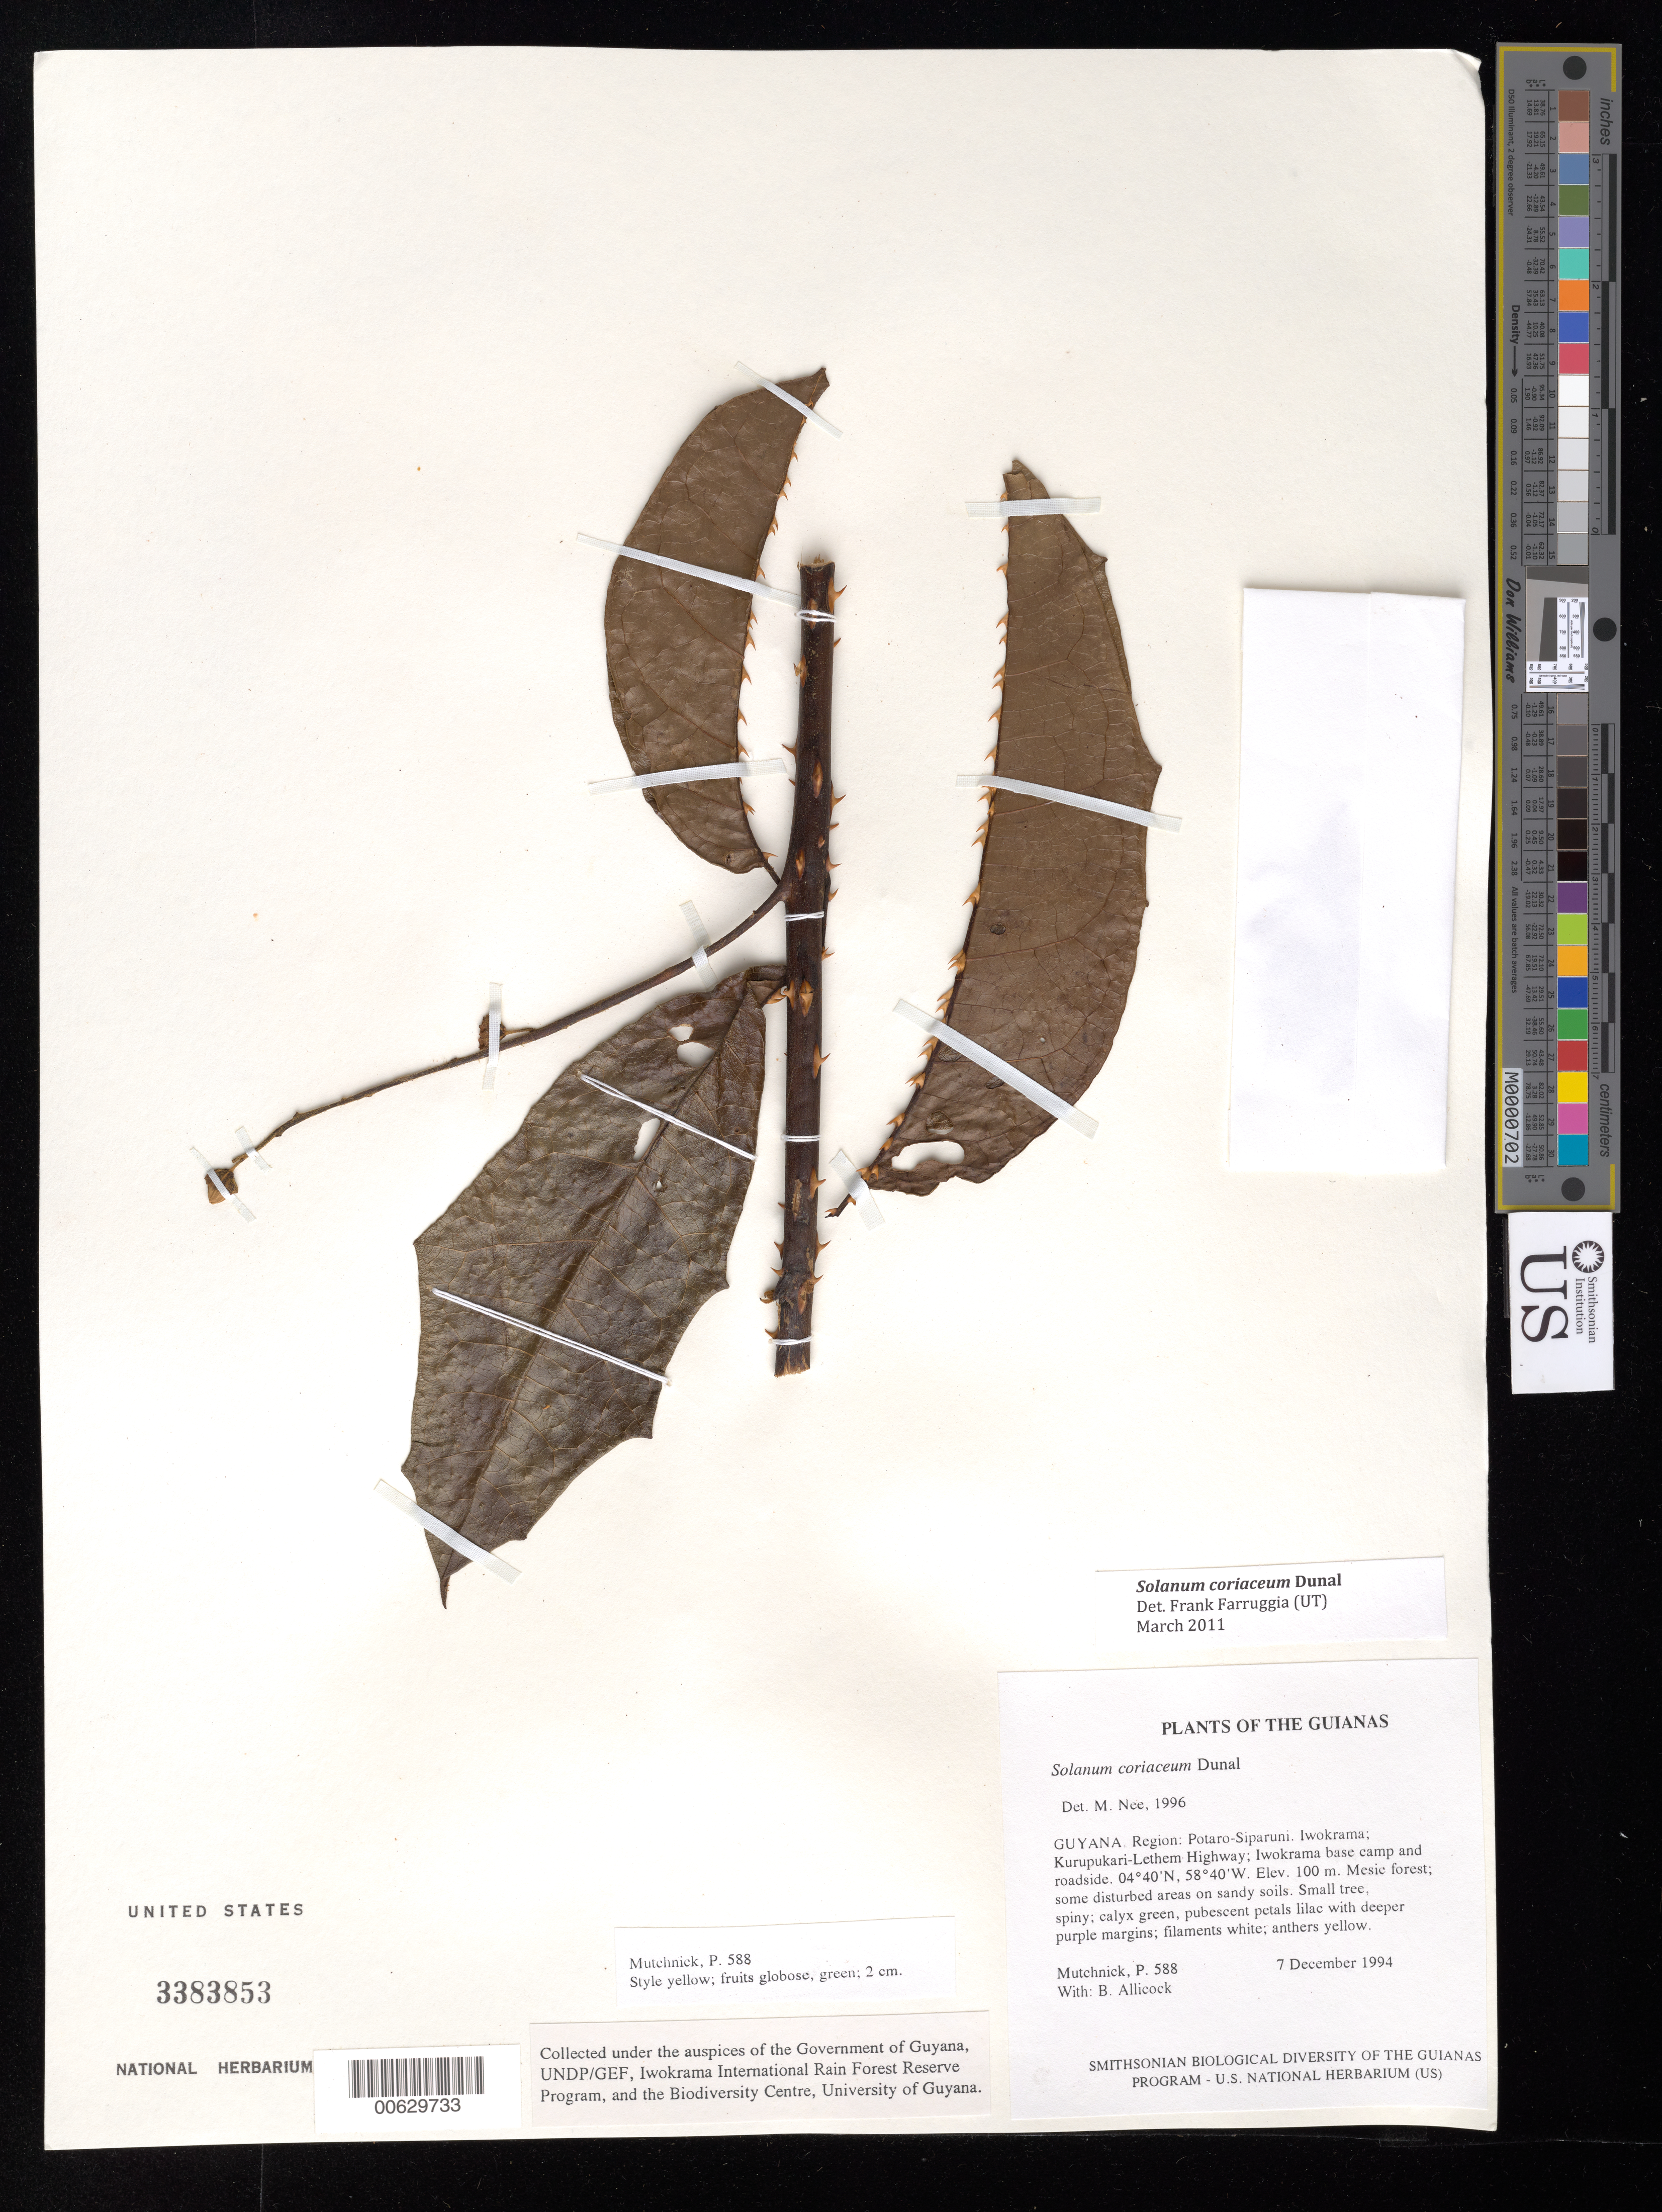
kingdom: Plantae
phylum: Tracheophyta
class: Magnoliopsida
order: Solanales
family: Solanaceae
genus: Solanum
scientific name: Solanum coriaceum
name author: Dunal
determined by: Nee, Michael H.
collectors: P. Mutchnick & B. Allicock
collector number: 588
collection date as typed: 12 Dec 1994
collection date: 1994-12-12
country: Guyana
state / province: Potaro-Siparuni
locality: Iwokrama; Kurupukari-Lethem Highway; Iwokrama base camp and roadside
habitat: Mesic forest; some disturbed areas on sandy soils.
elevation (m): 100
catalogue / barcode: US 3383853